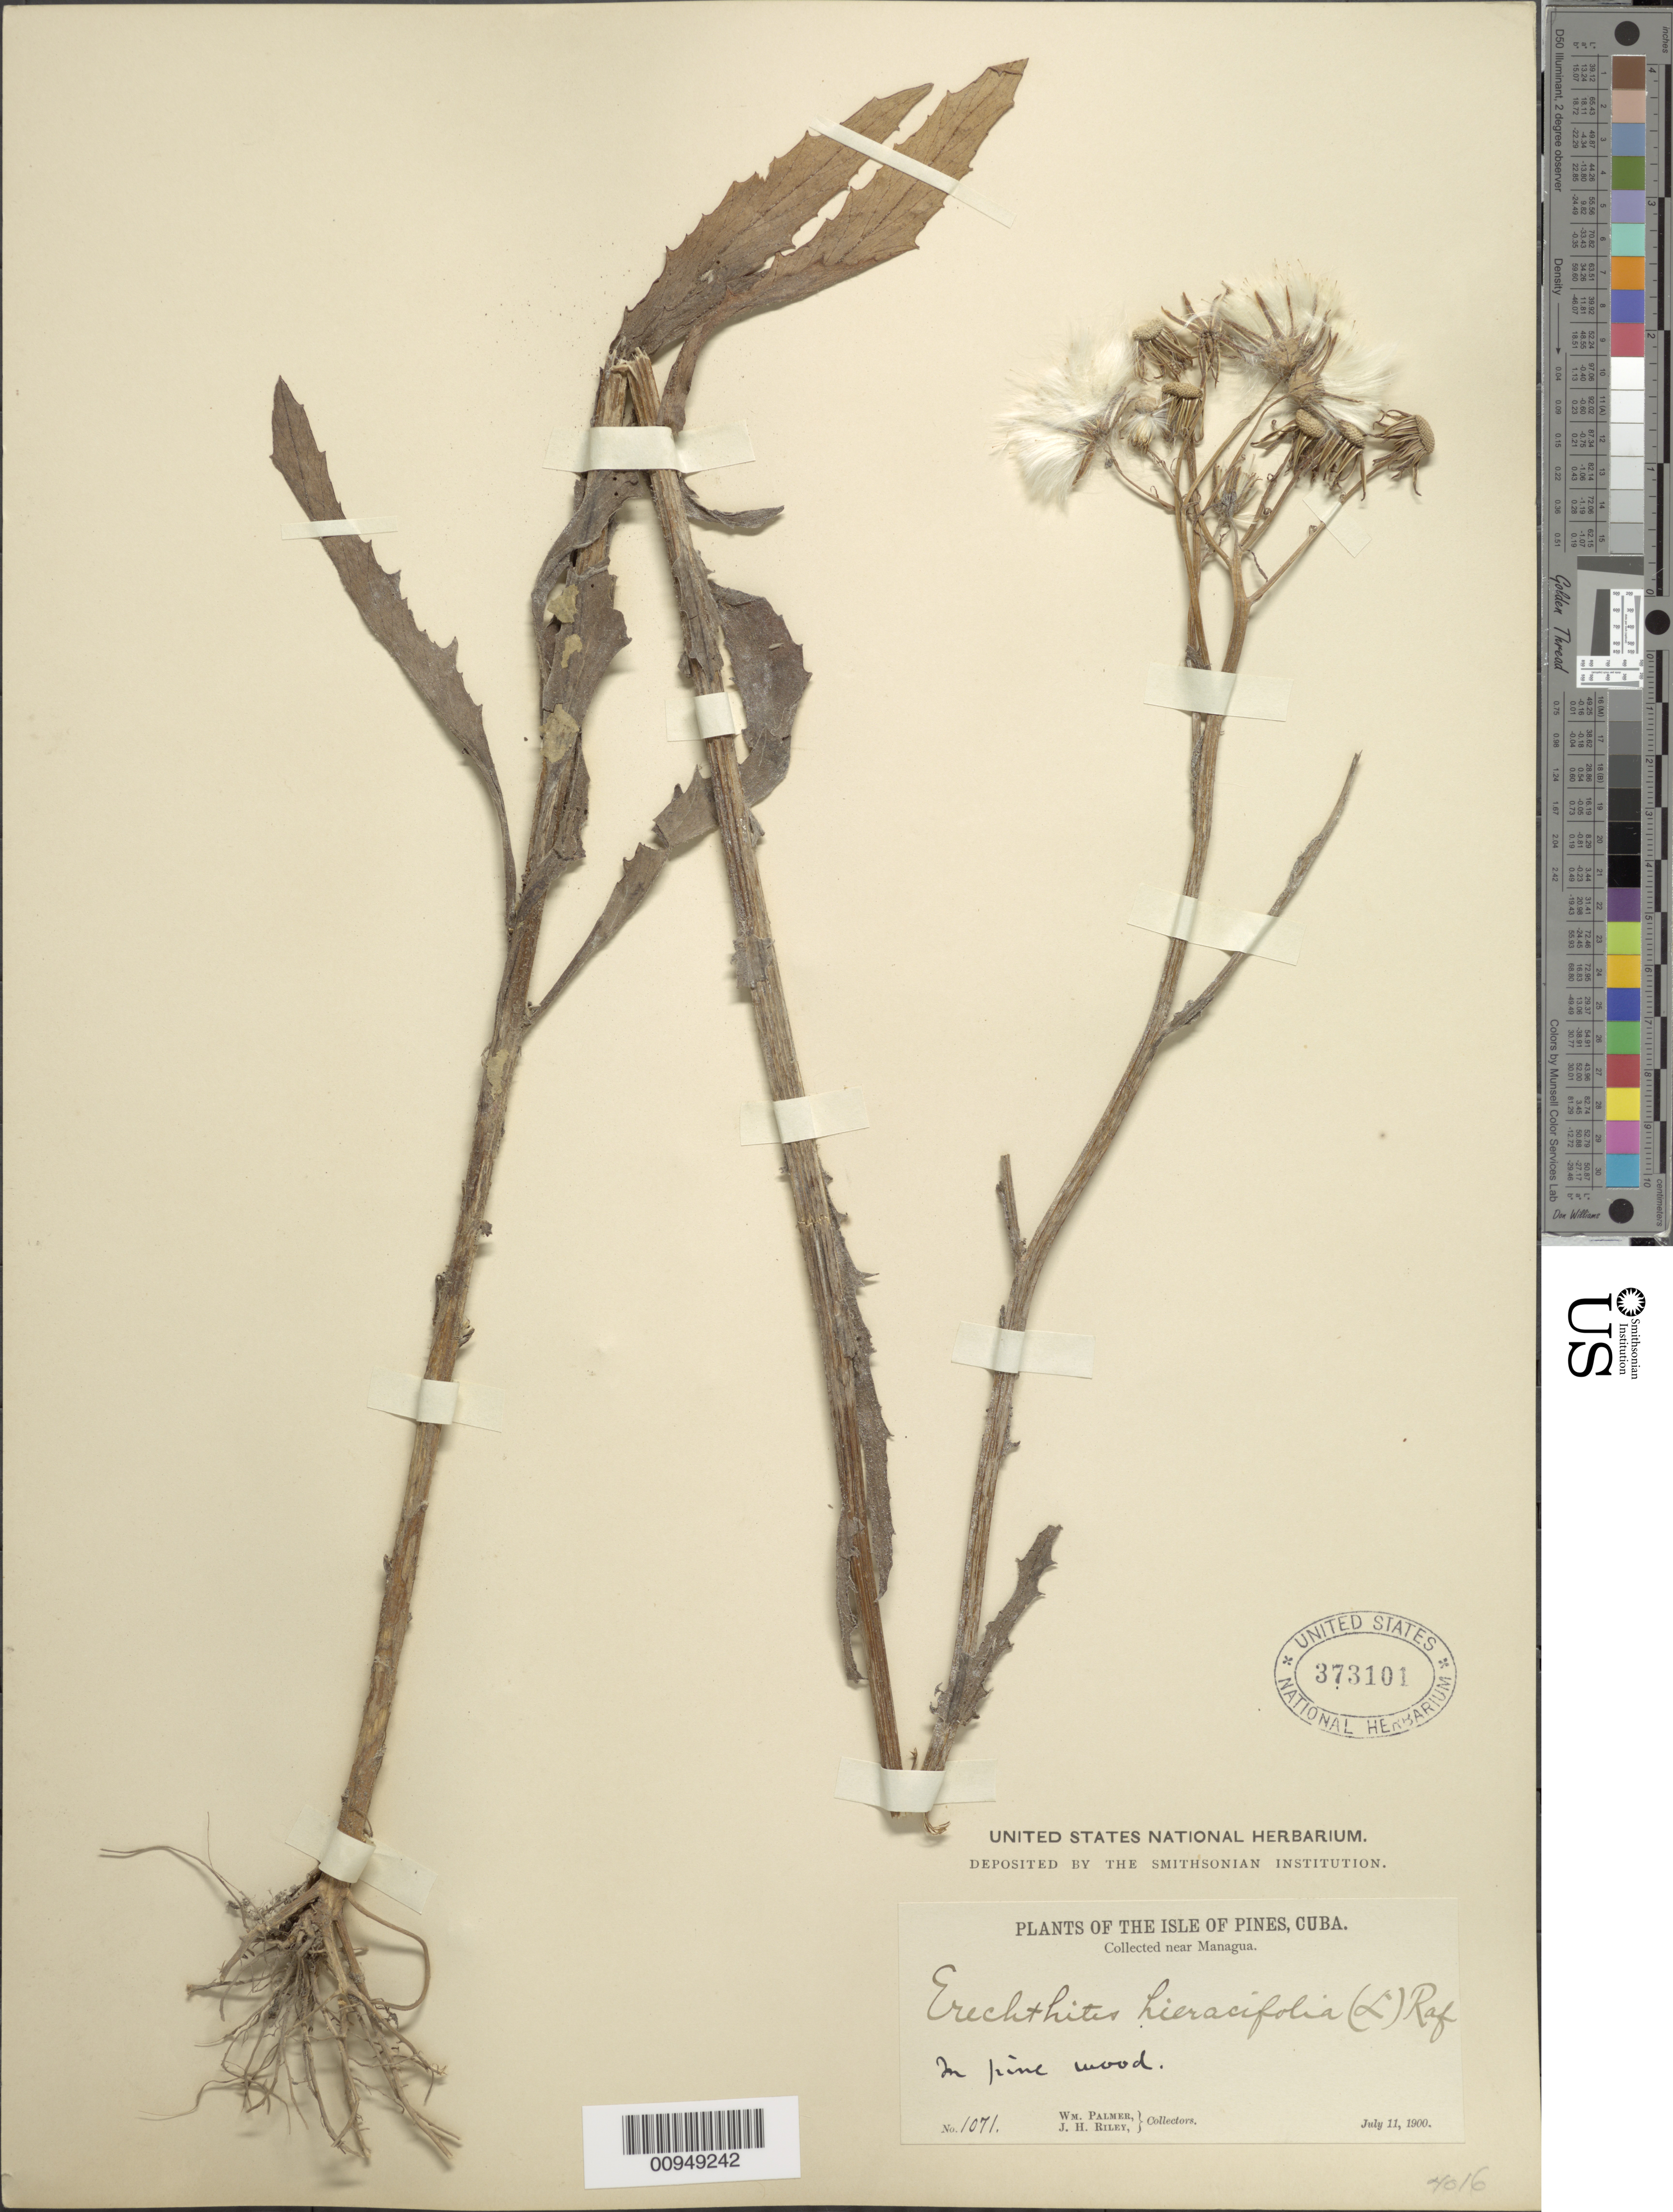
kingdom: Plantae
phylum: Tracheophyta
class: Magnoliopsida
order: Asterales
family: Asteraceae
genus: Erechtites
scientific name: Erechtites hieraciifolius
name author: (L.) Raf. ex DC.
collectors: W. Palmer & J. H. Riley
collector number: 1071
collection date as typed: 11 Jul 1900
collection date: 1900-07-11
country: Cuba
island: Cuba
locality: Pine woods near Managua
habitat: In pine woods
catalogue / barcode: US 373101